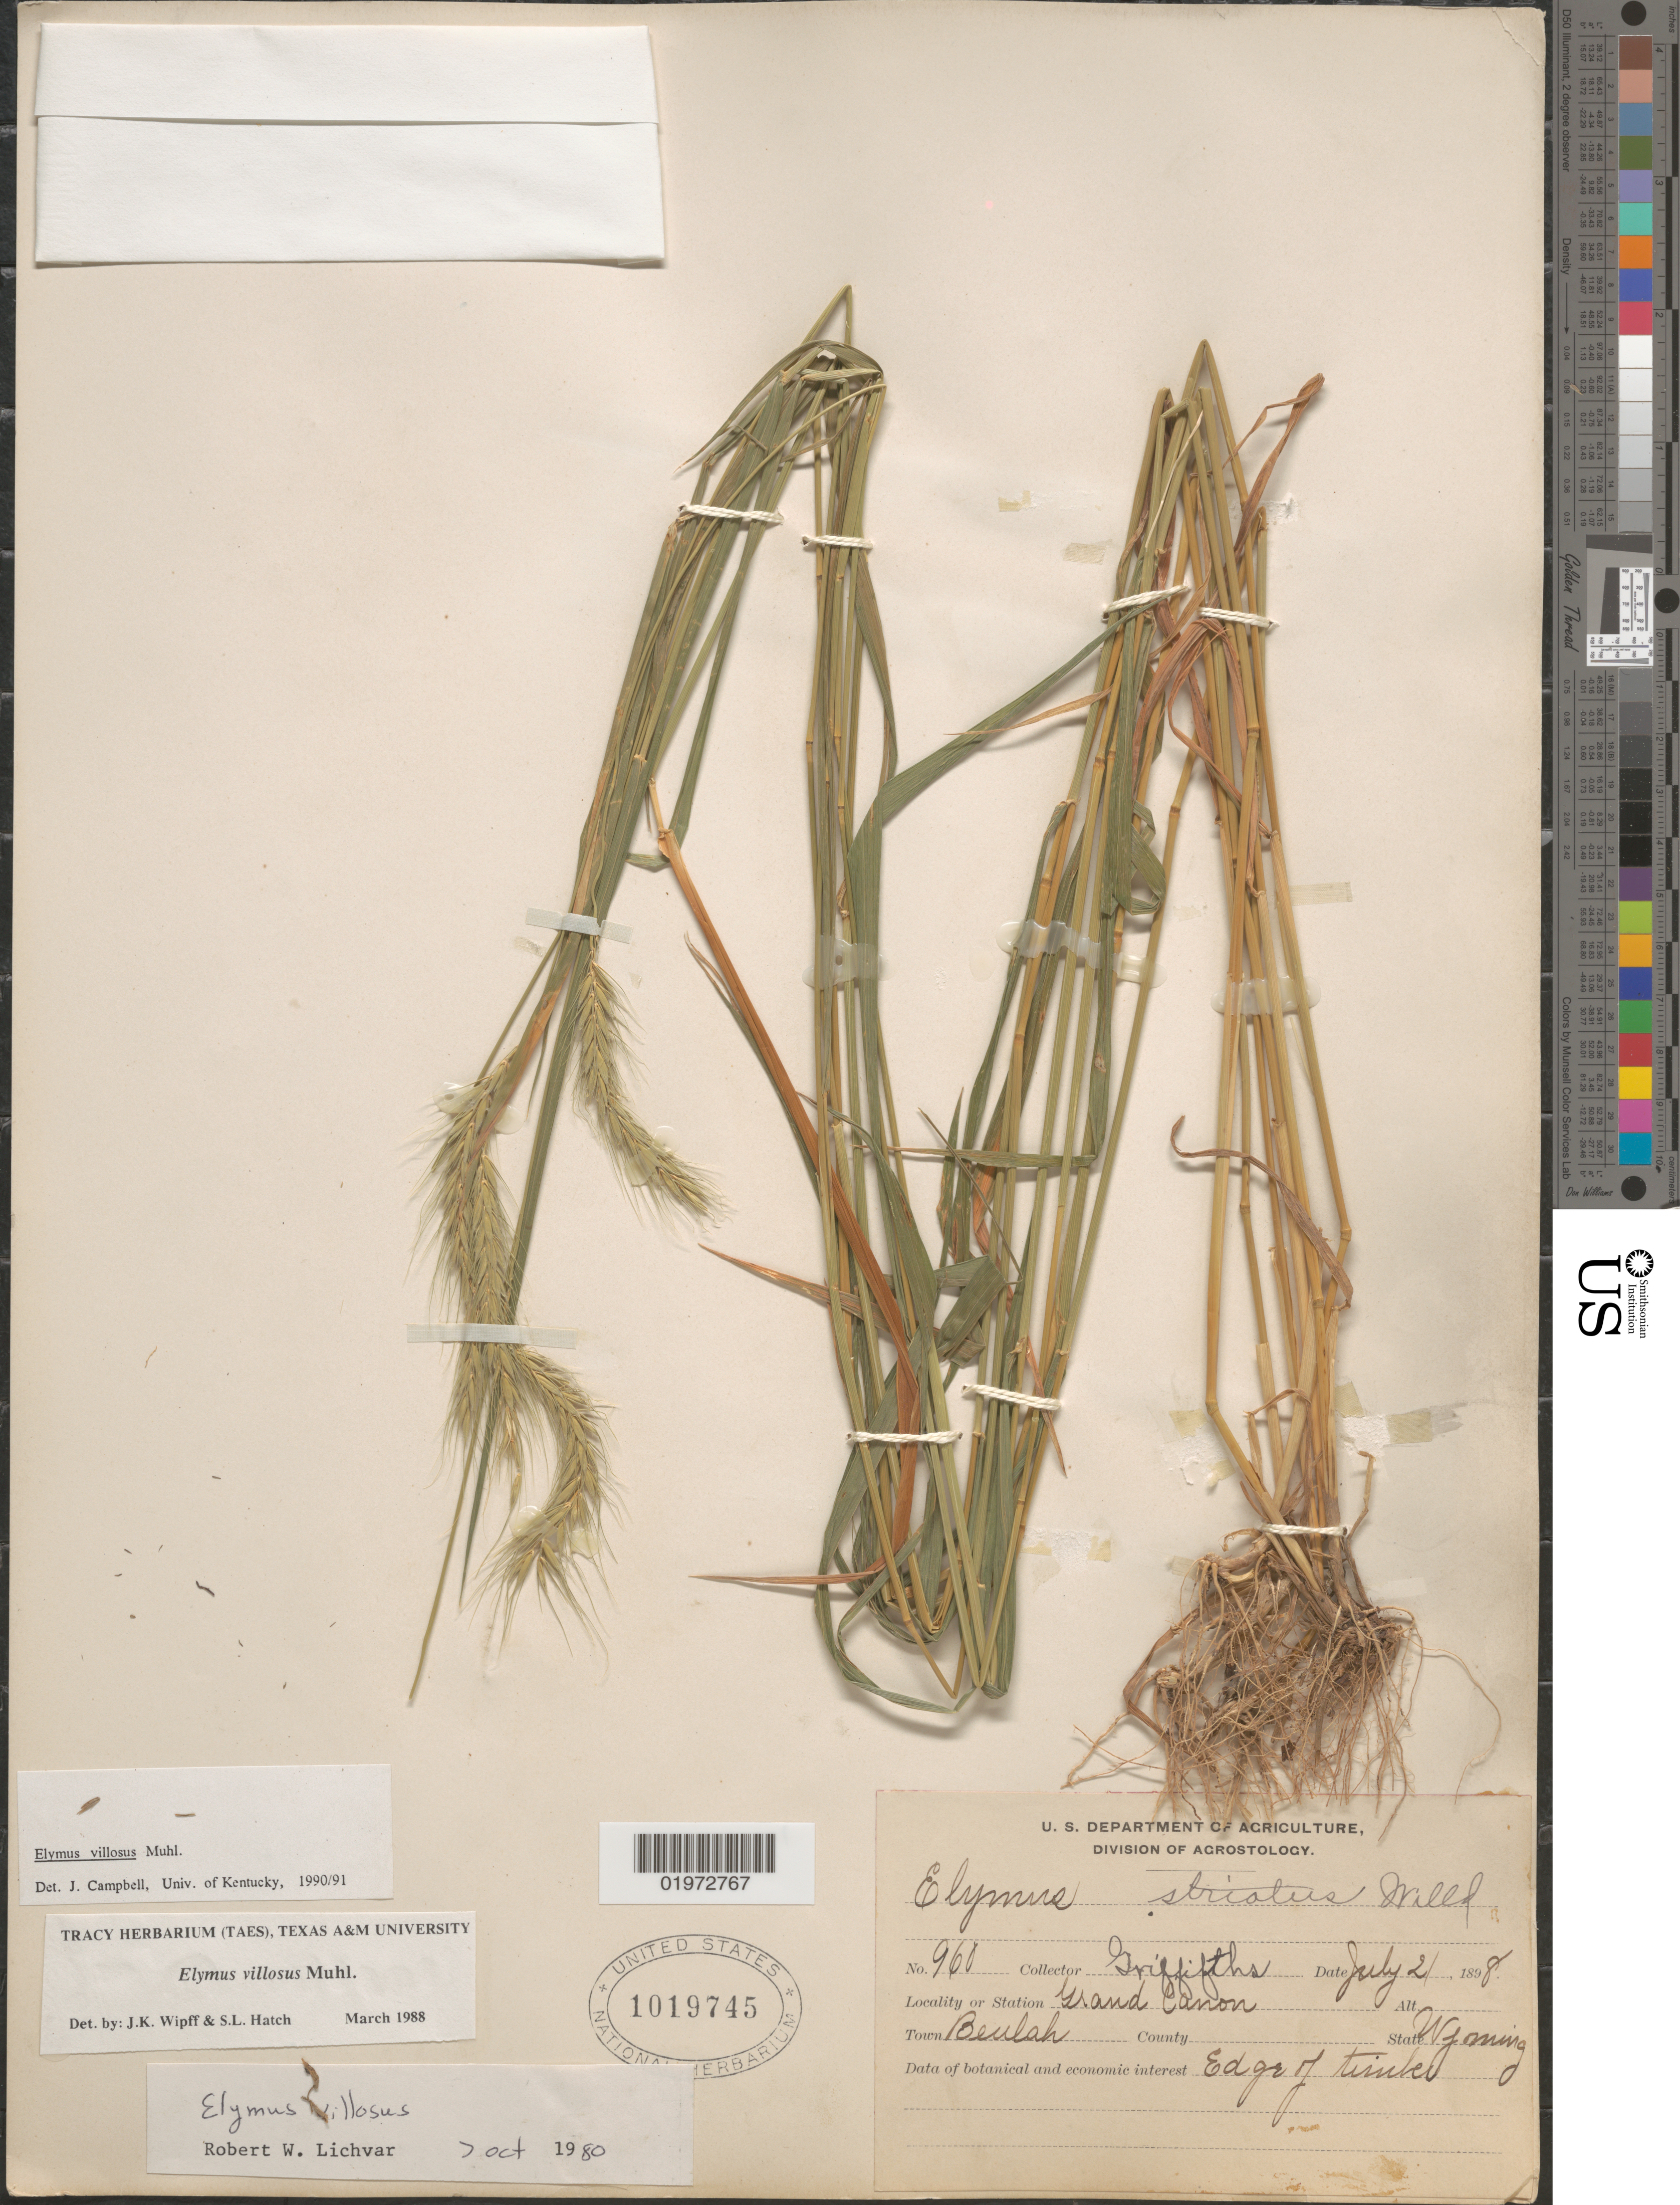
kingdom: Plantae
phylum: Tracheophyta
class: Liliopsida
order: Poales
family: Poaceae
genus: Elymus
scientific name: Elymus villosus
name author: Muhl. ex Willd.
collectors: -- Griffiths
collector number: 960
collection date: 1898-07-21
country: United States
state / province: Wyoming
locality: Grand Canon. Town Beulah.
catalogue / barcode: US 1019745